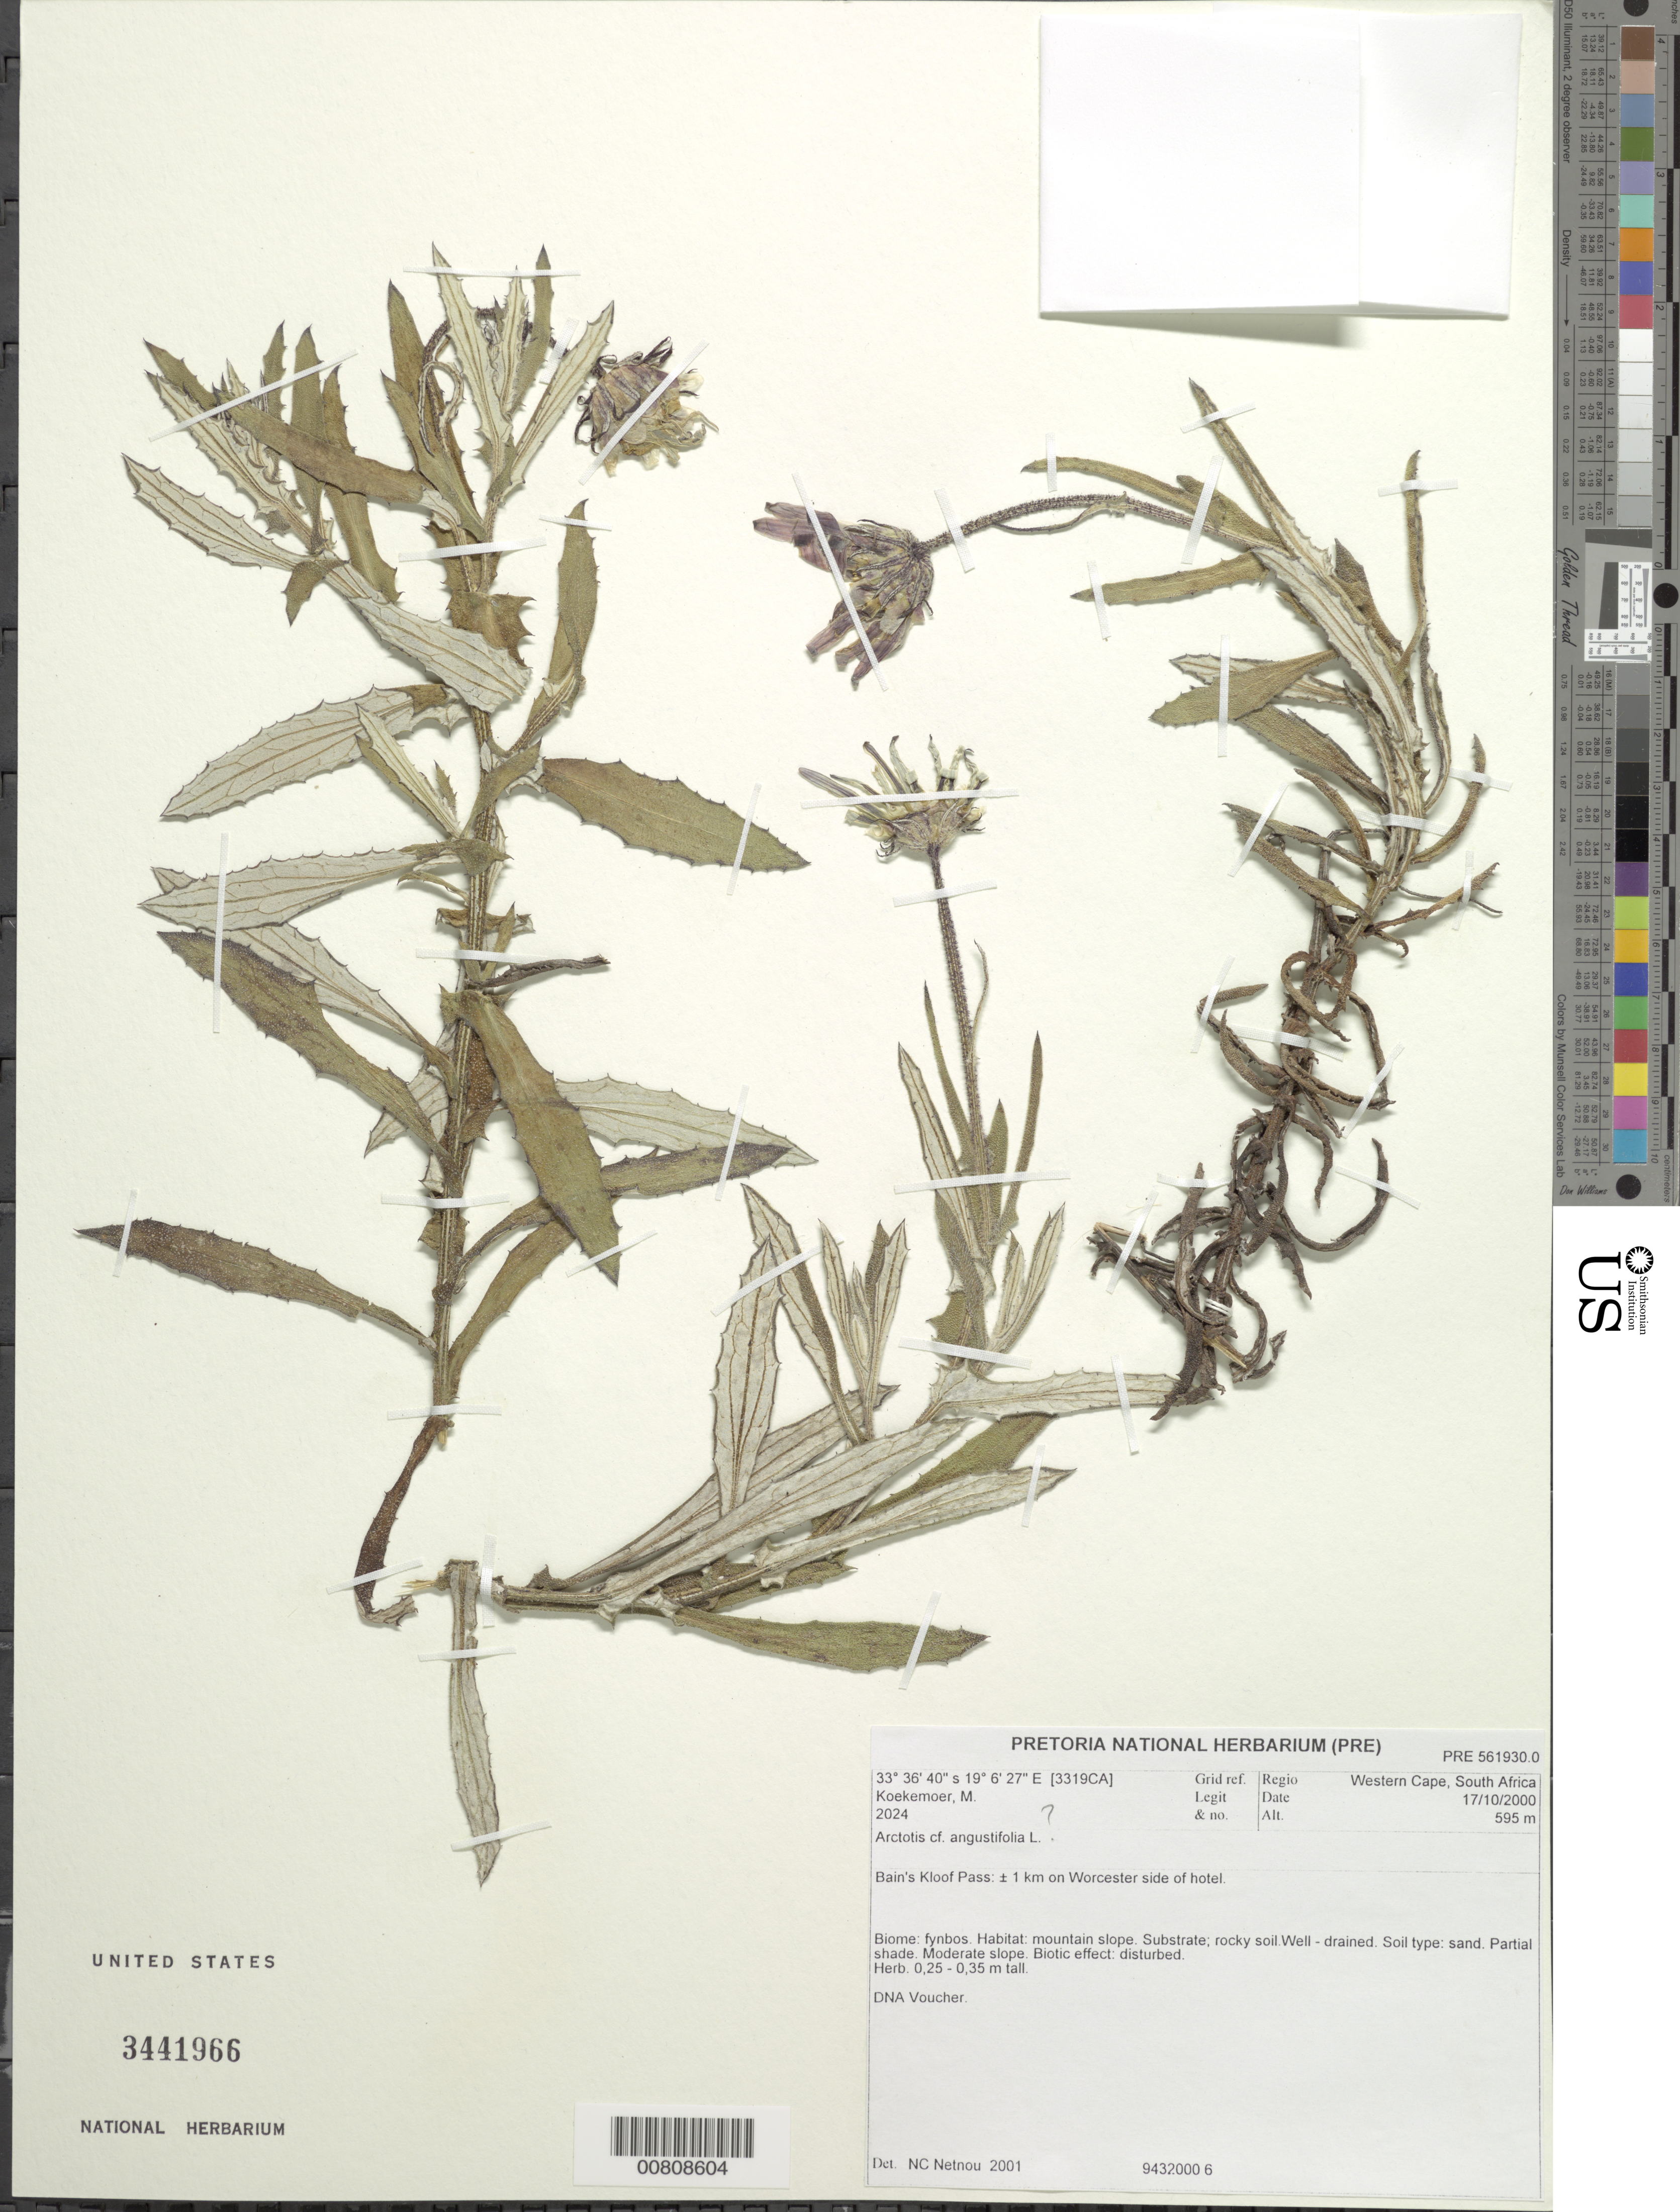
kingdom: Plantae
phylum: Tracheophyta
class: Magnoliopsida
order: Asterales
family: Asteraceae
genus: Arctotis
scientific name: Arctotis angustifolia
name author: L.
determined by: Netnou, N. C.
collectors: M. Koekemoer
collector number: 2024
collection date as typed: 17 October 2000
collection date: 2000-10-17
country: South Africa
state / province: Western Cape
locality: Western Cape; Bain's Kloof Pass, +-1 km on Worcester side of hotel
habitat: Fynbos; mountain slope; rocky soil, well-drained, sand; partial shade; moderate slope; disturbed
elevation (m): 595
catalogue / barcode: US 3441966